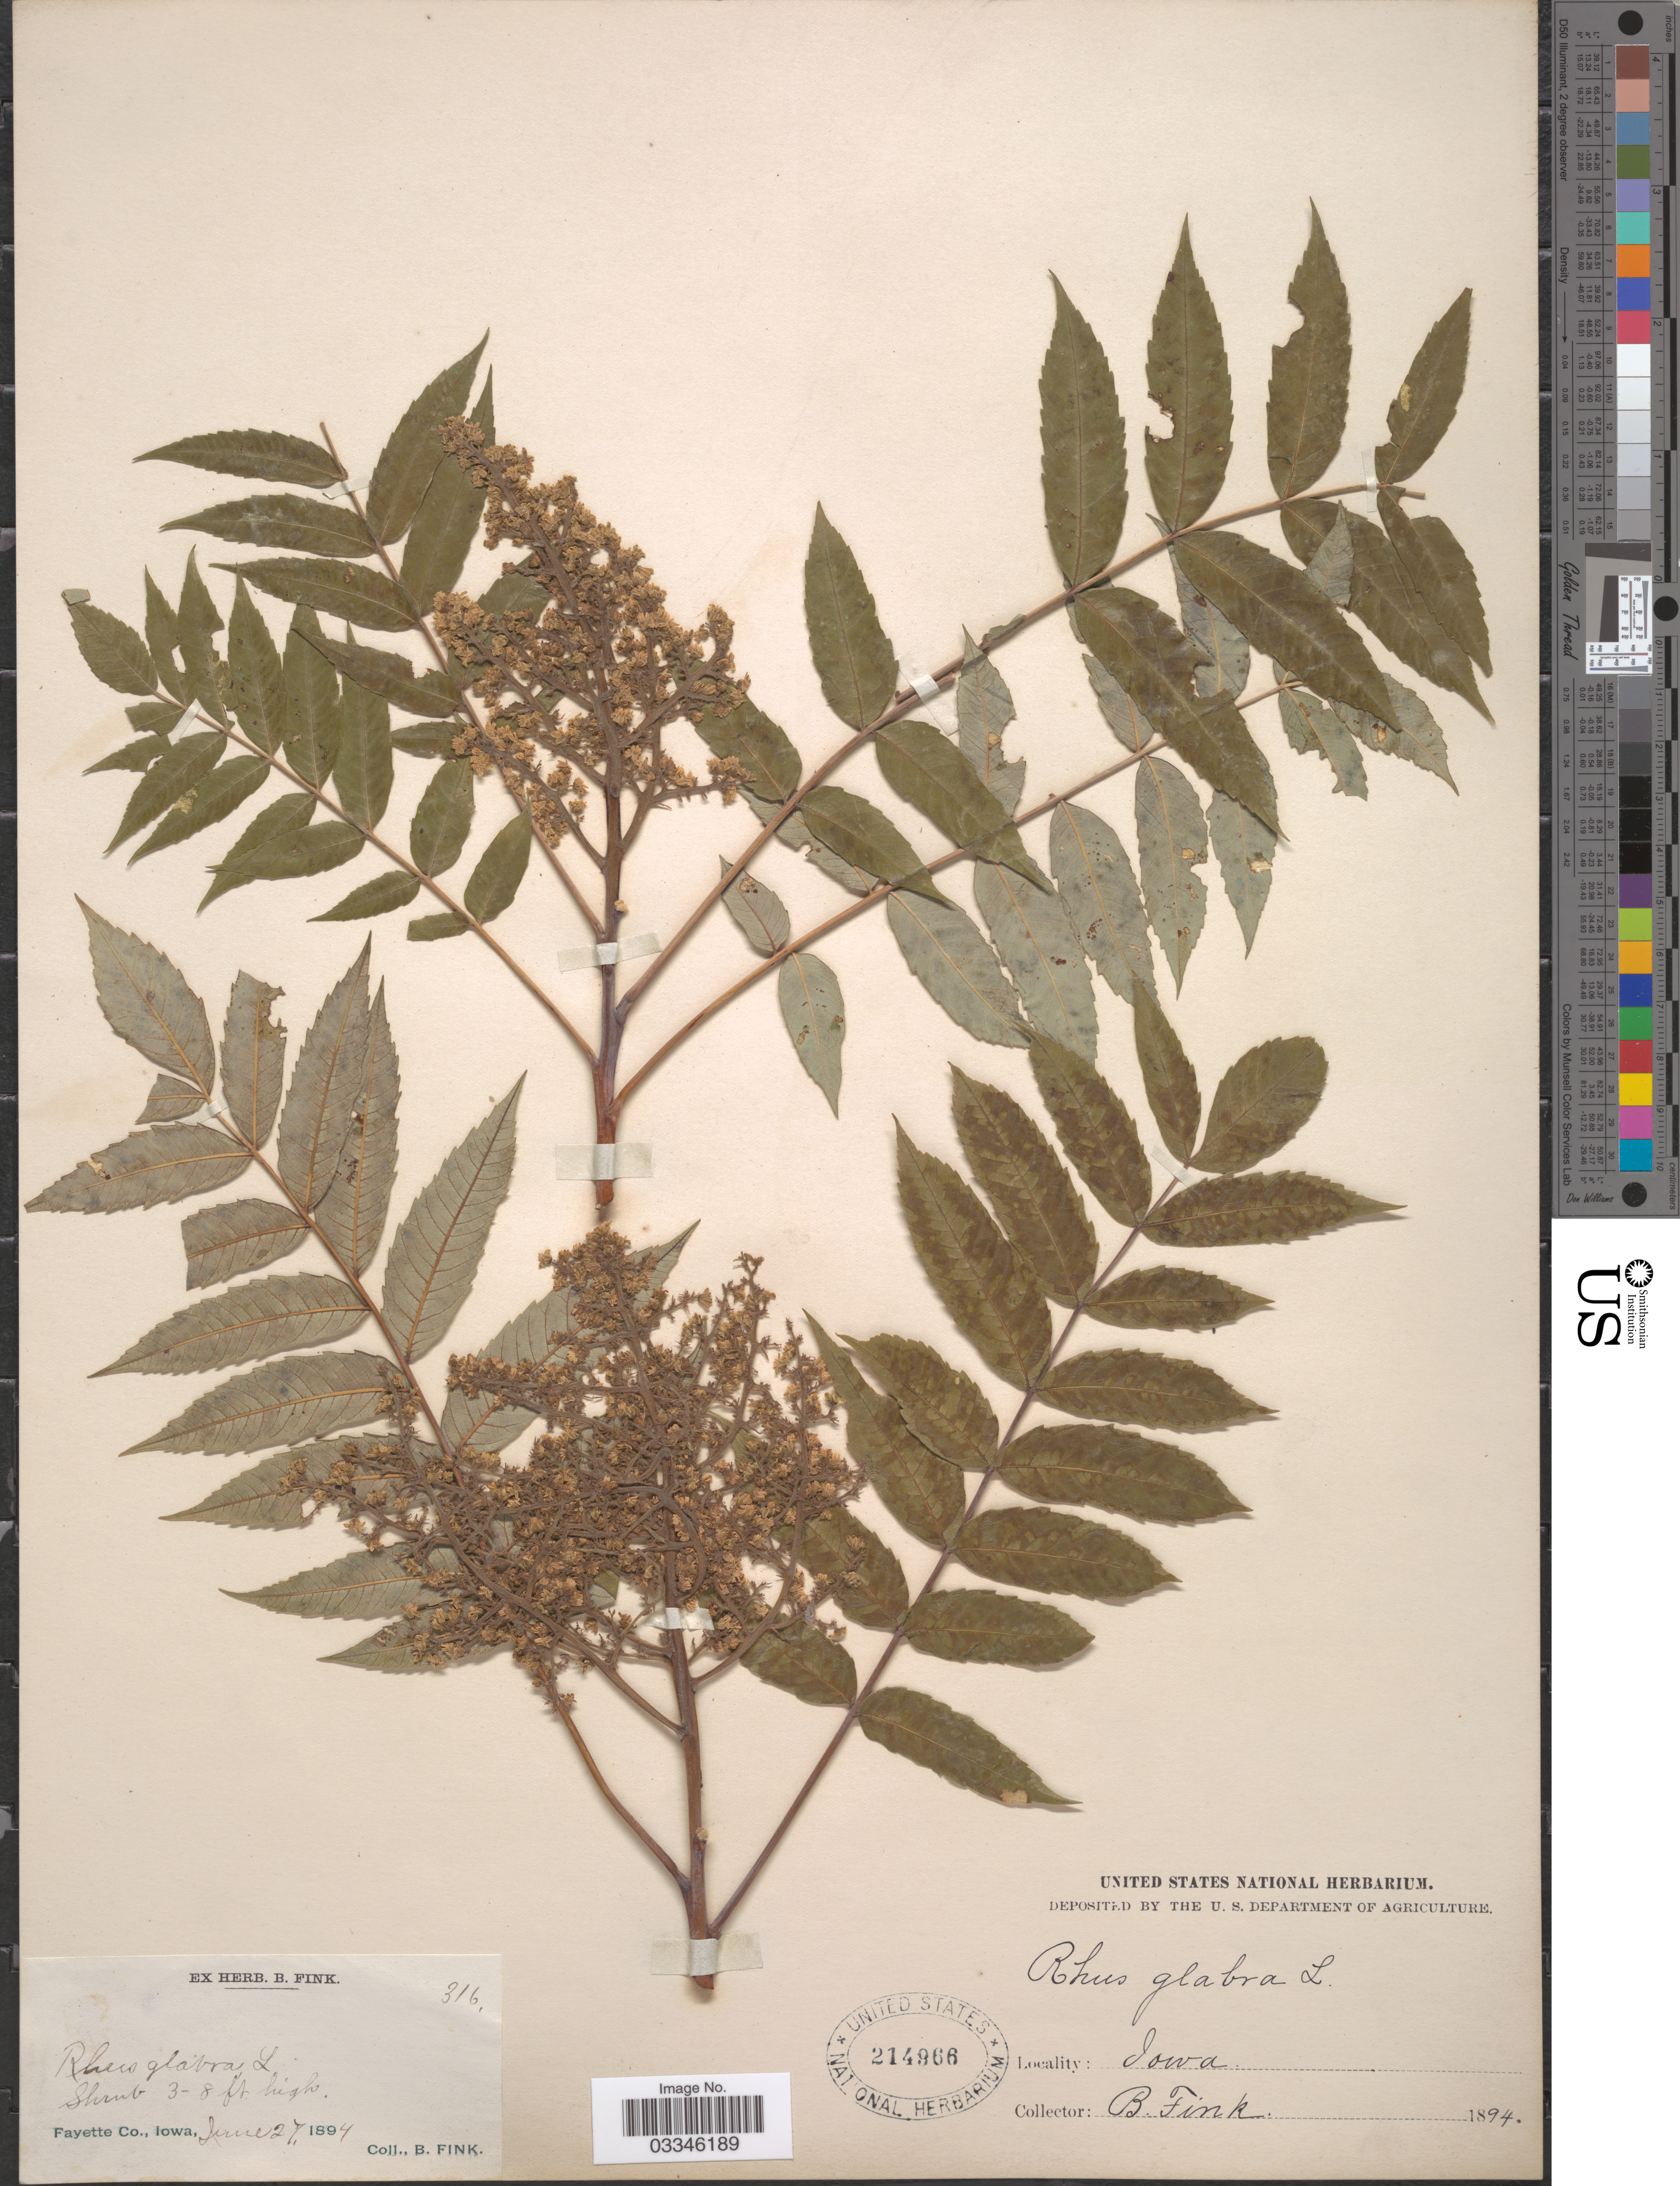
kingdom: Plantae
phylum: Tracheophyta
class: Magnoliopsida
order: Sapindales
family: Anacardiaceae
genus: Rhus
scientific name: Rhus media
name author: Greene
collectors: B. Fink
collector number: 316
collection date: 1894-06-27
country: United States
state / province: Iowa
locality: Fayette Co.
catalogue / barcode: US 214966